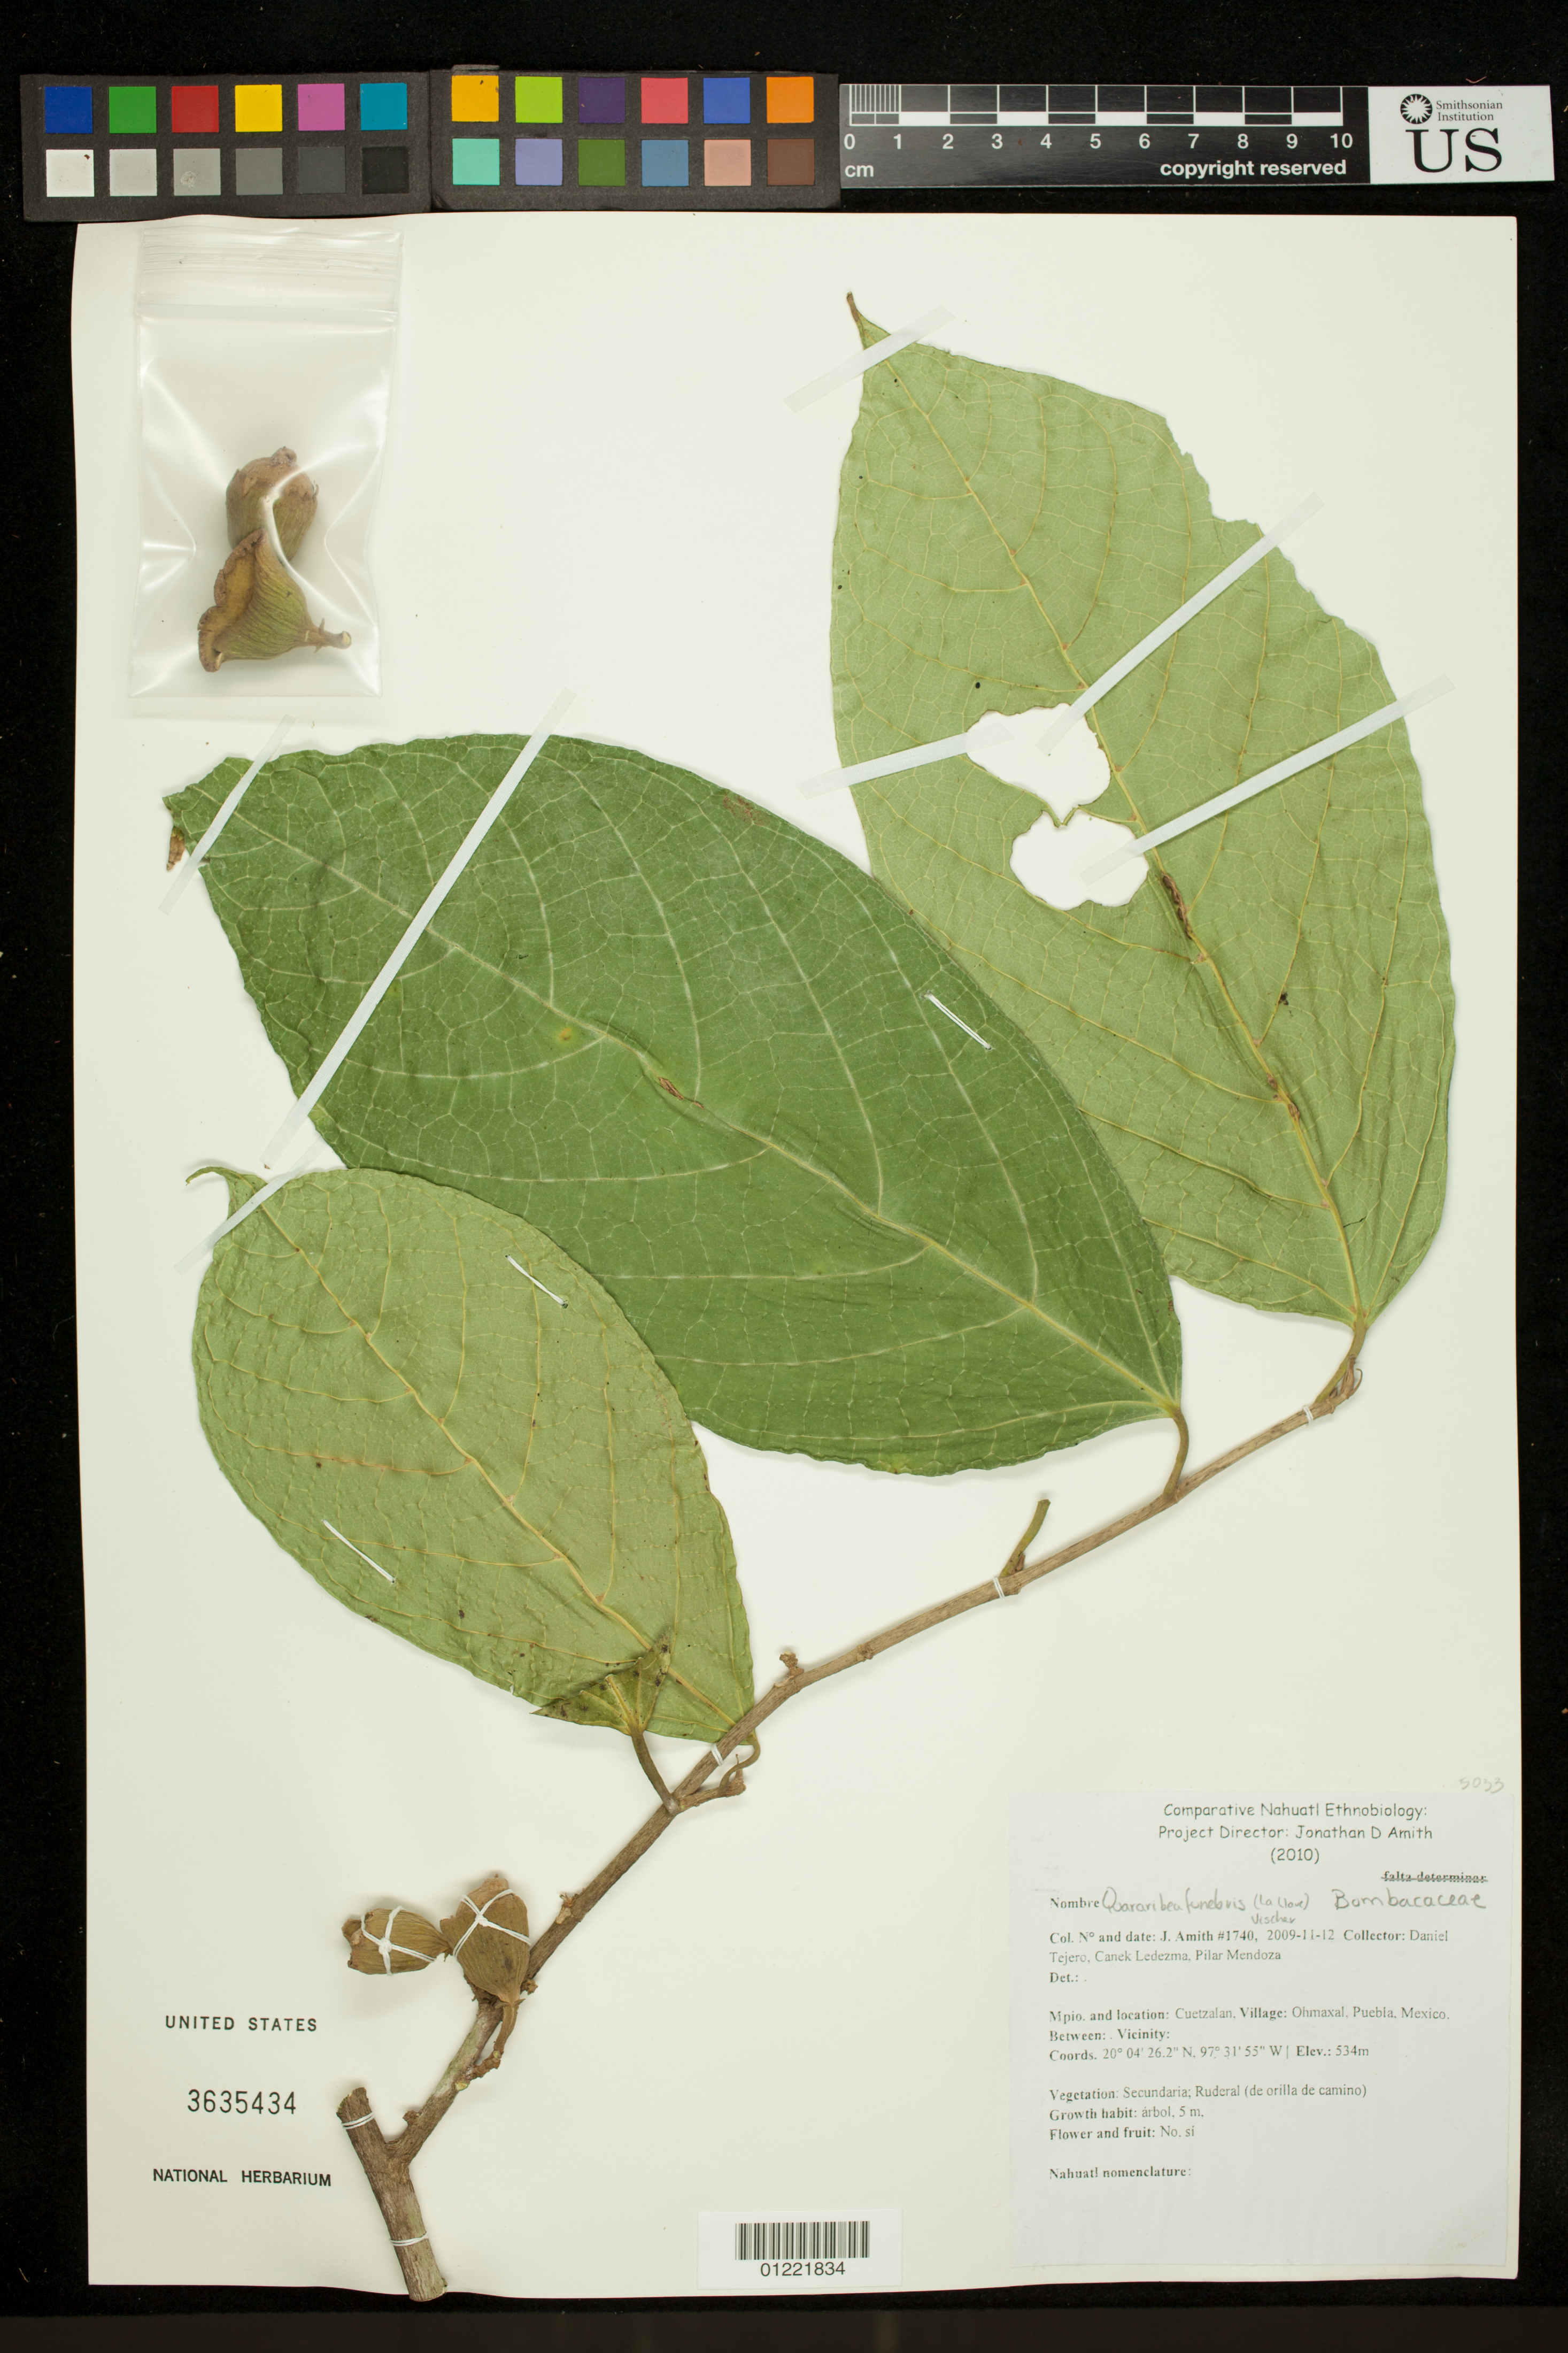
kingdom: Plantae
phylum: Tracheophyta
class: Magnoliopsida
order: Malvales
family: Malvaceae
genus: Quararibea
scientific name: Quararibea funebris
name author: (La Llave) Vischer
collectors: J. D. Amith, D. Tejero-Díez, R. Ledezma & P. Mendoza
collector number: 1740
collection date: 2009-11-12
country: Mexico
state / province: Puebla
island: Tinian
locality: Mpio and Location: Cuetzalan, Village: Ohmaxal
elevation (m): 534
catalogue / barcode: US 3635434